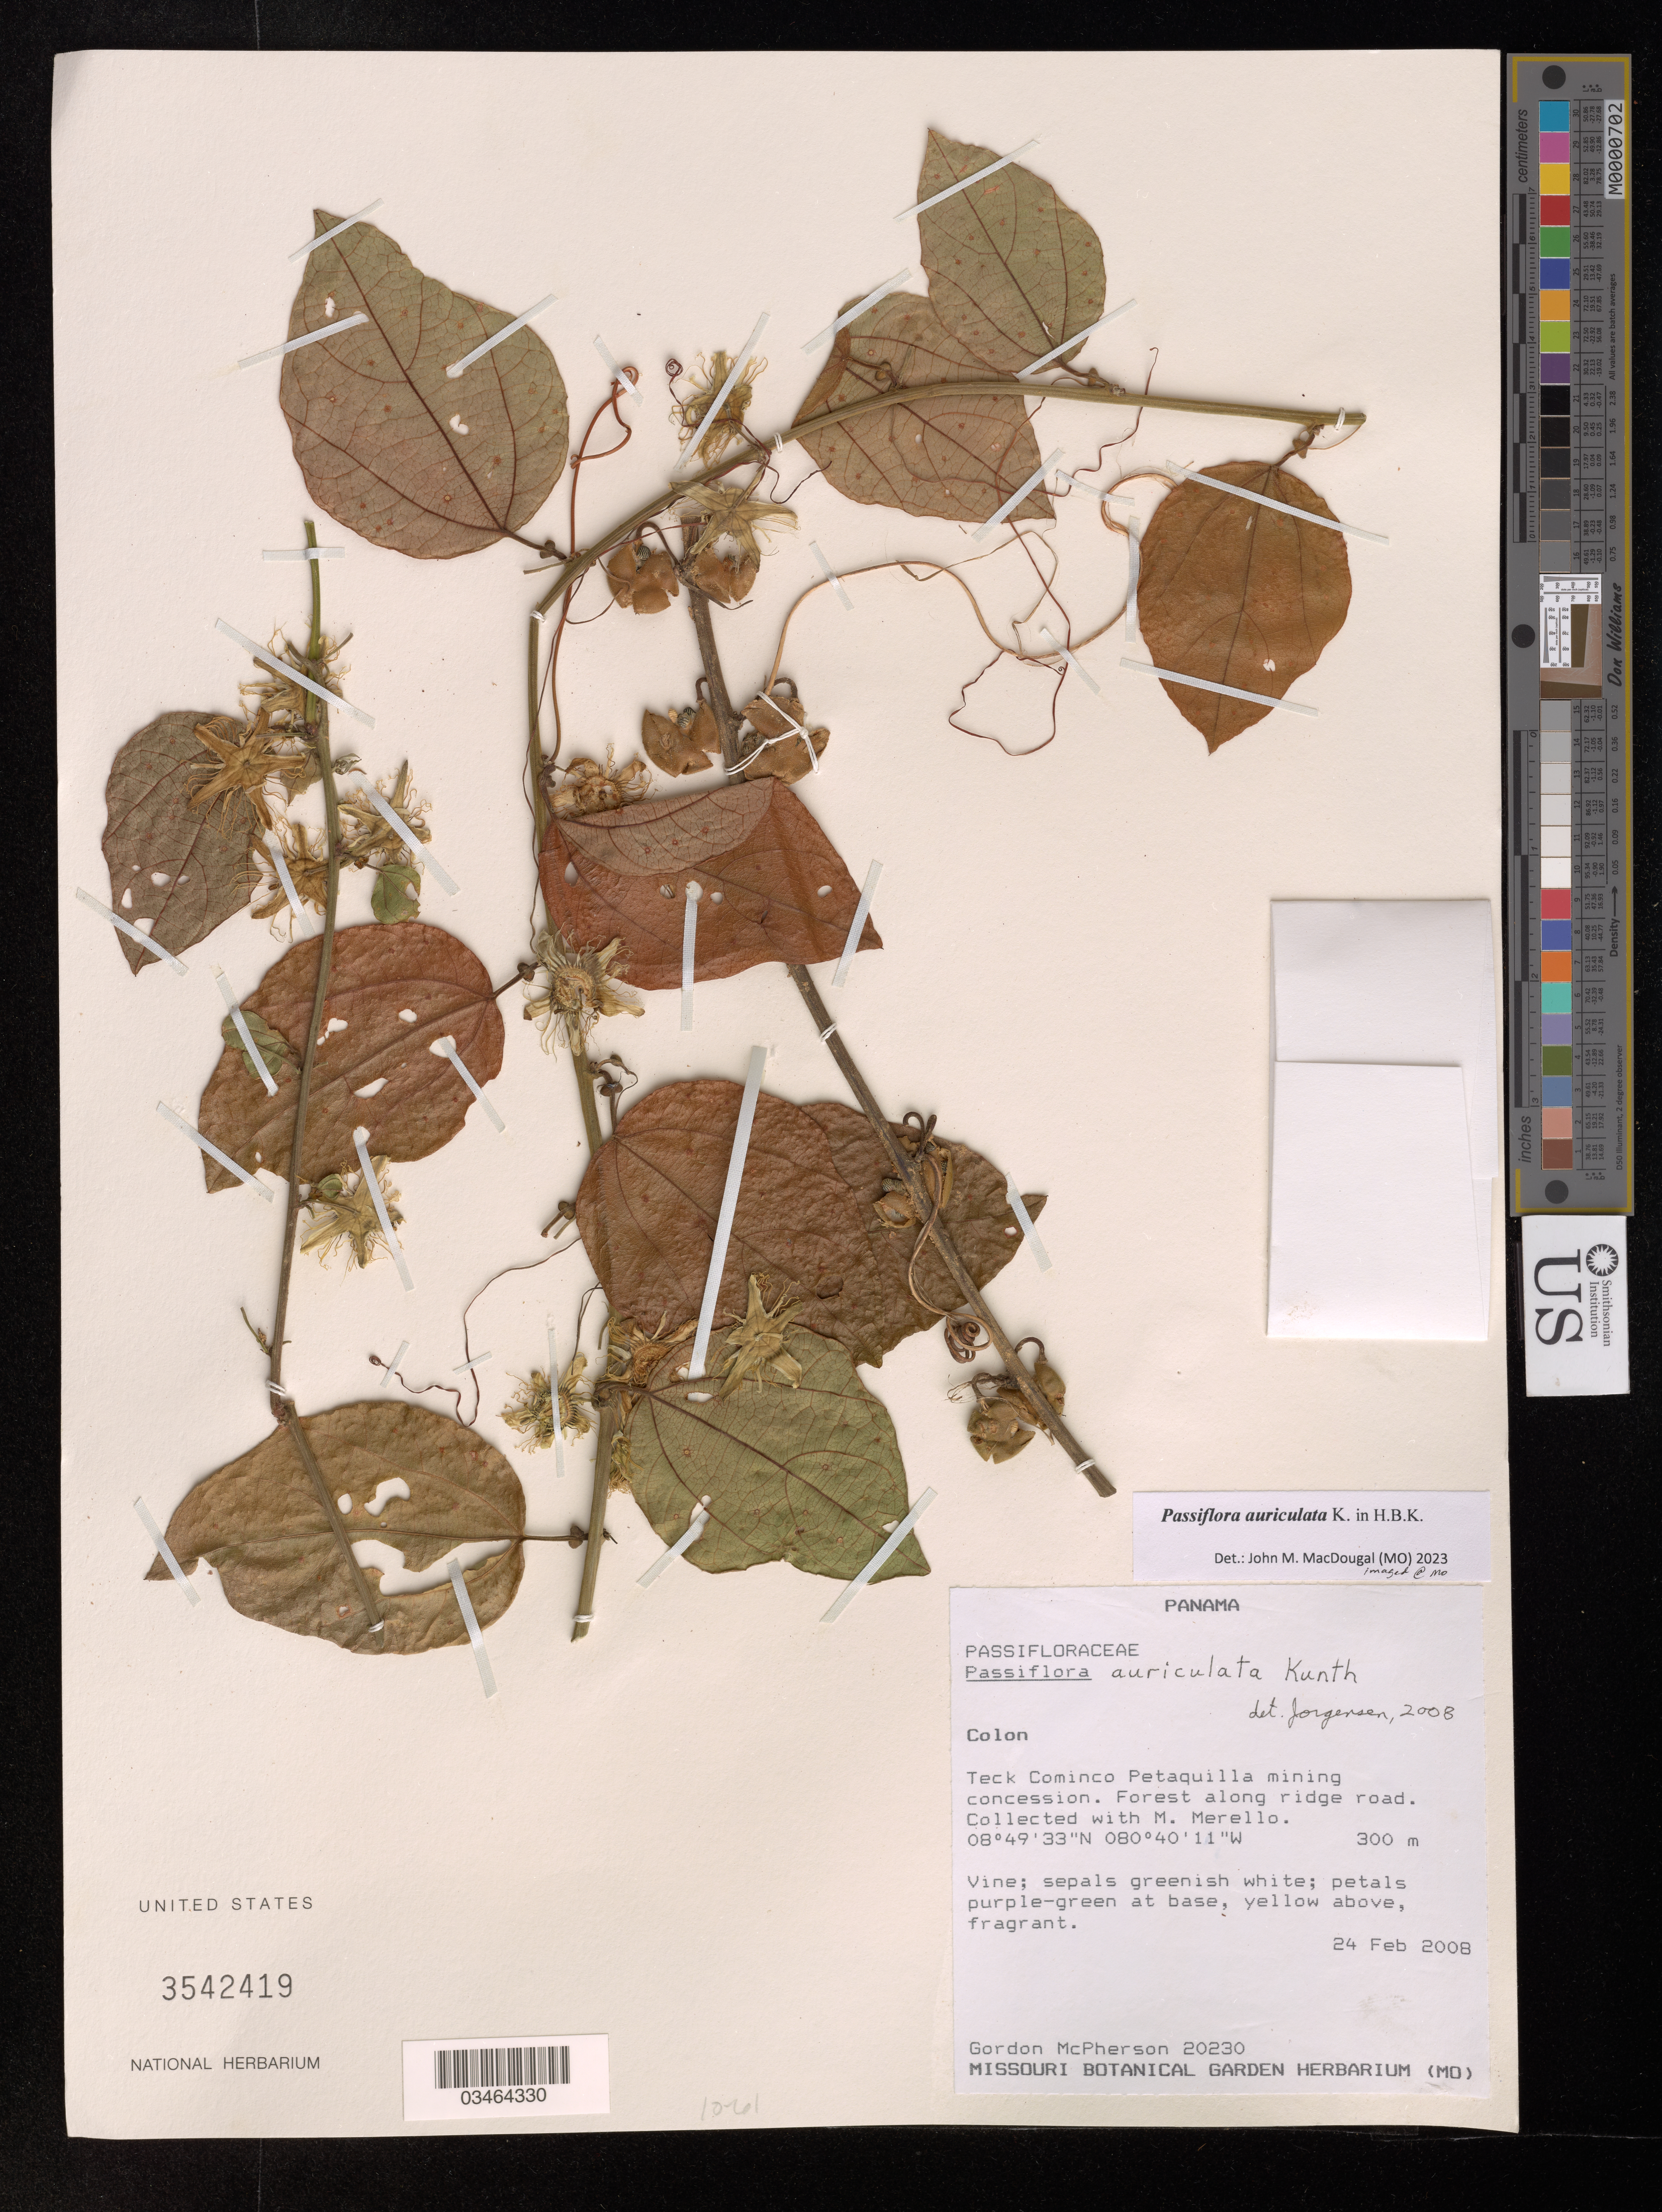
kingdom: Plantae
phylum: Tracheophyta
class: Magnoliopsida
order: Malpighiales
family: Passifloraceae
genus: Passiflora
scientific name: Passiflora auriculata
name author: Kunth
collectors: G. McPherson & M. Merello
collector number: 20230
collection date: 2008-02-24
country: Panama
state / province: Colón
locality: Teck Cominco Petaquilla mining concession. Forest along ridge road.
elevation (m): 300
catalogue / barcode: US 3542419